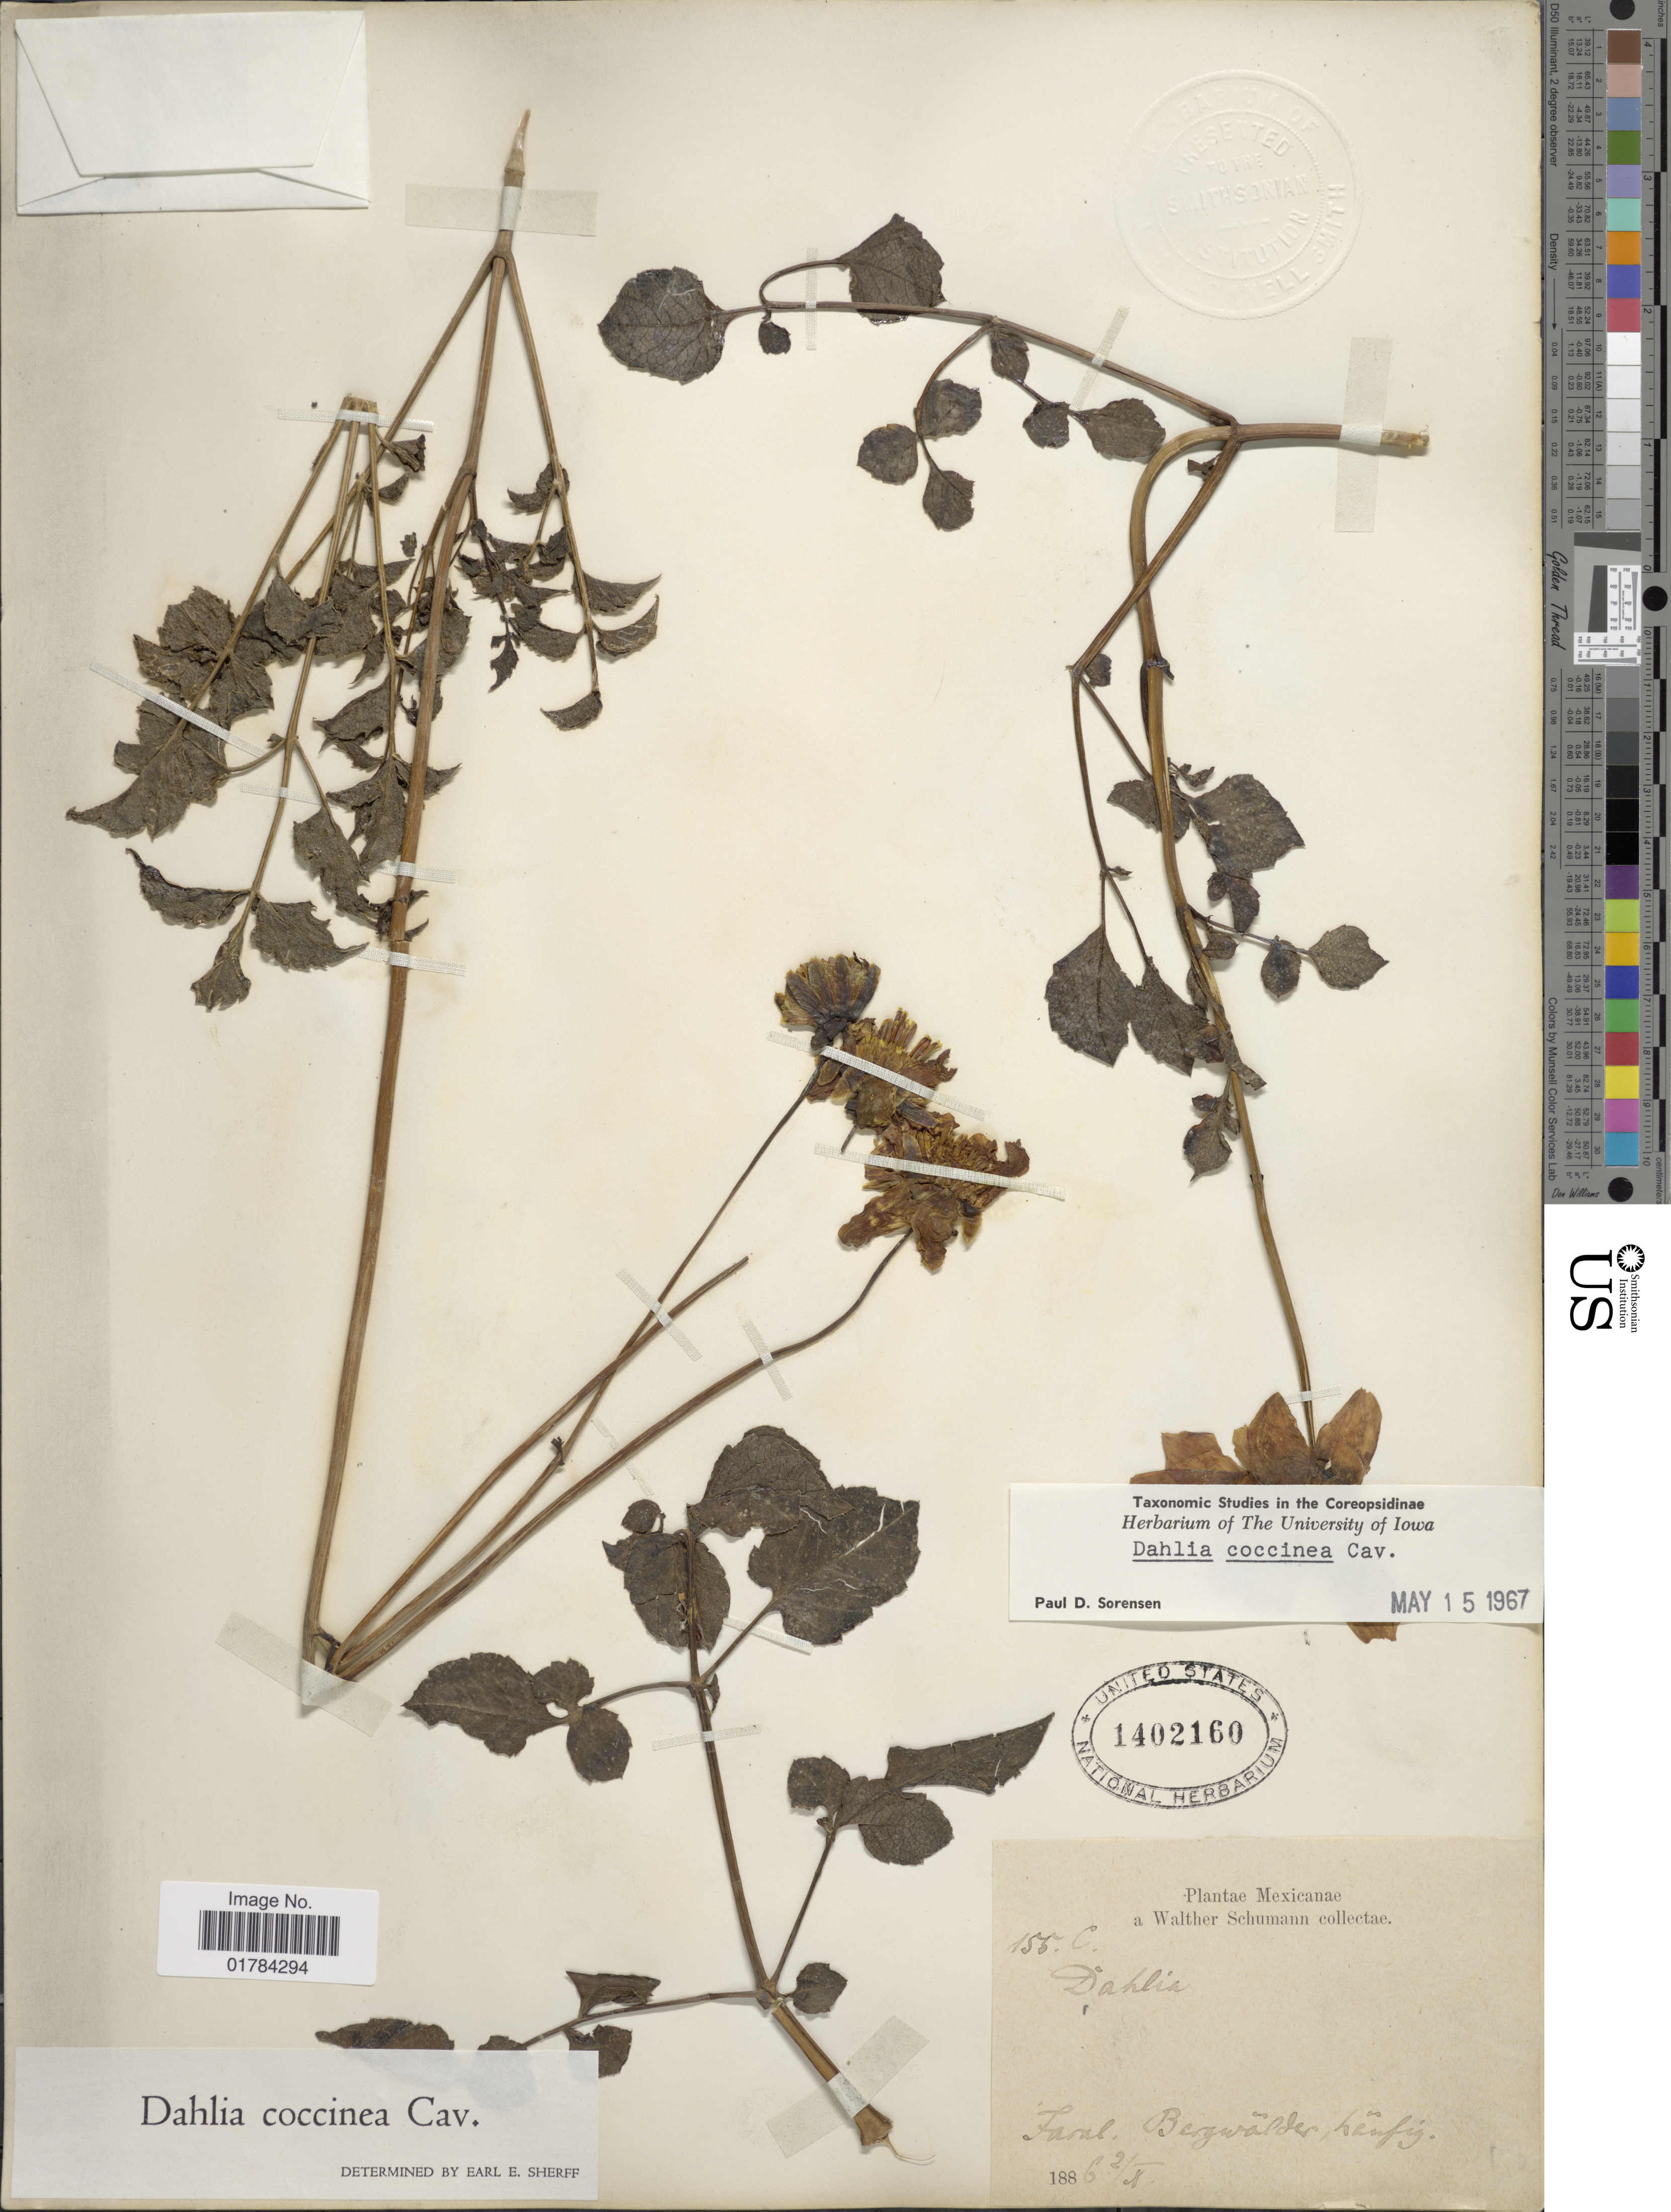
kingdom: Plantae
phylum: Tracheophyta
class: Magnoliopsida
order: Asterales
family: Asteraceae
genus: Dahlia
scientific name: Dahlia coccinea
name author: Cav.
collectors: W. Schumann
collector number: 155C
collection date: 1886-10-02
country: Mexico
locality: Faral, Bergwalder, Laufig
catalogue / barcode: US 1402160